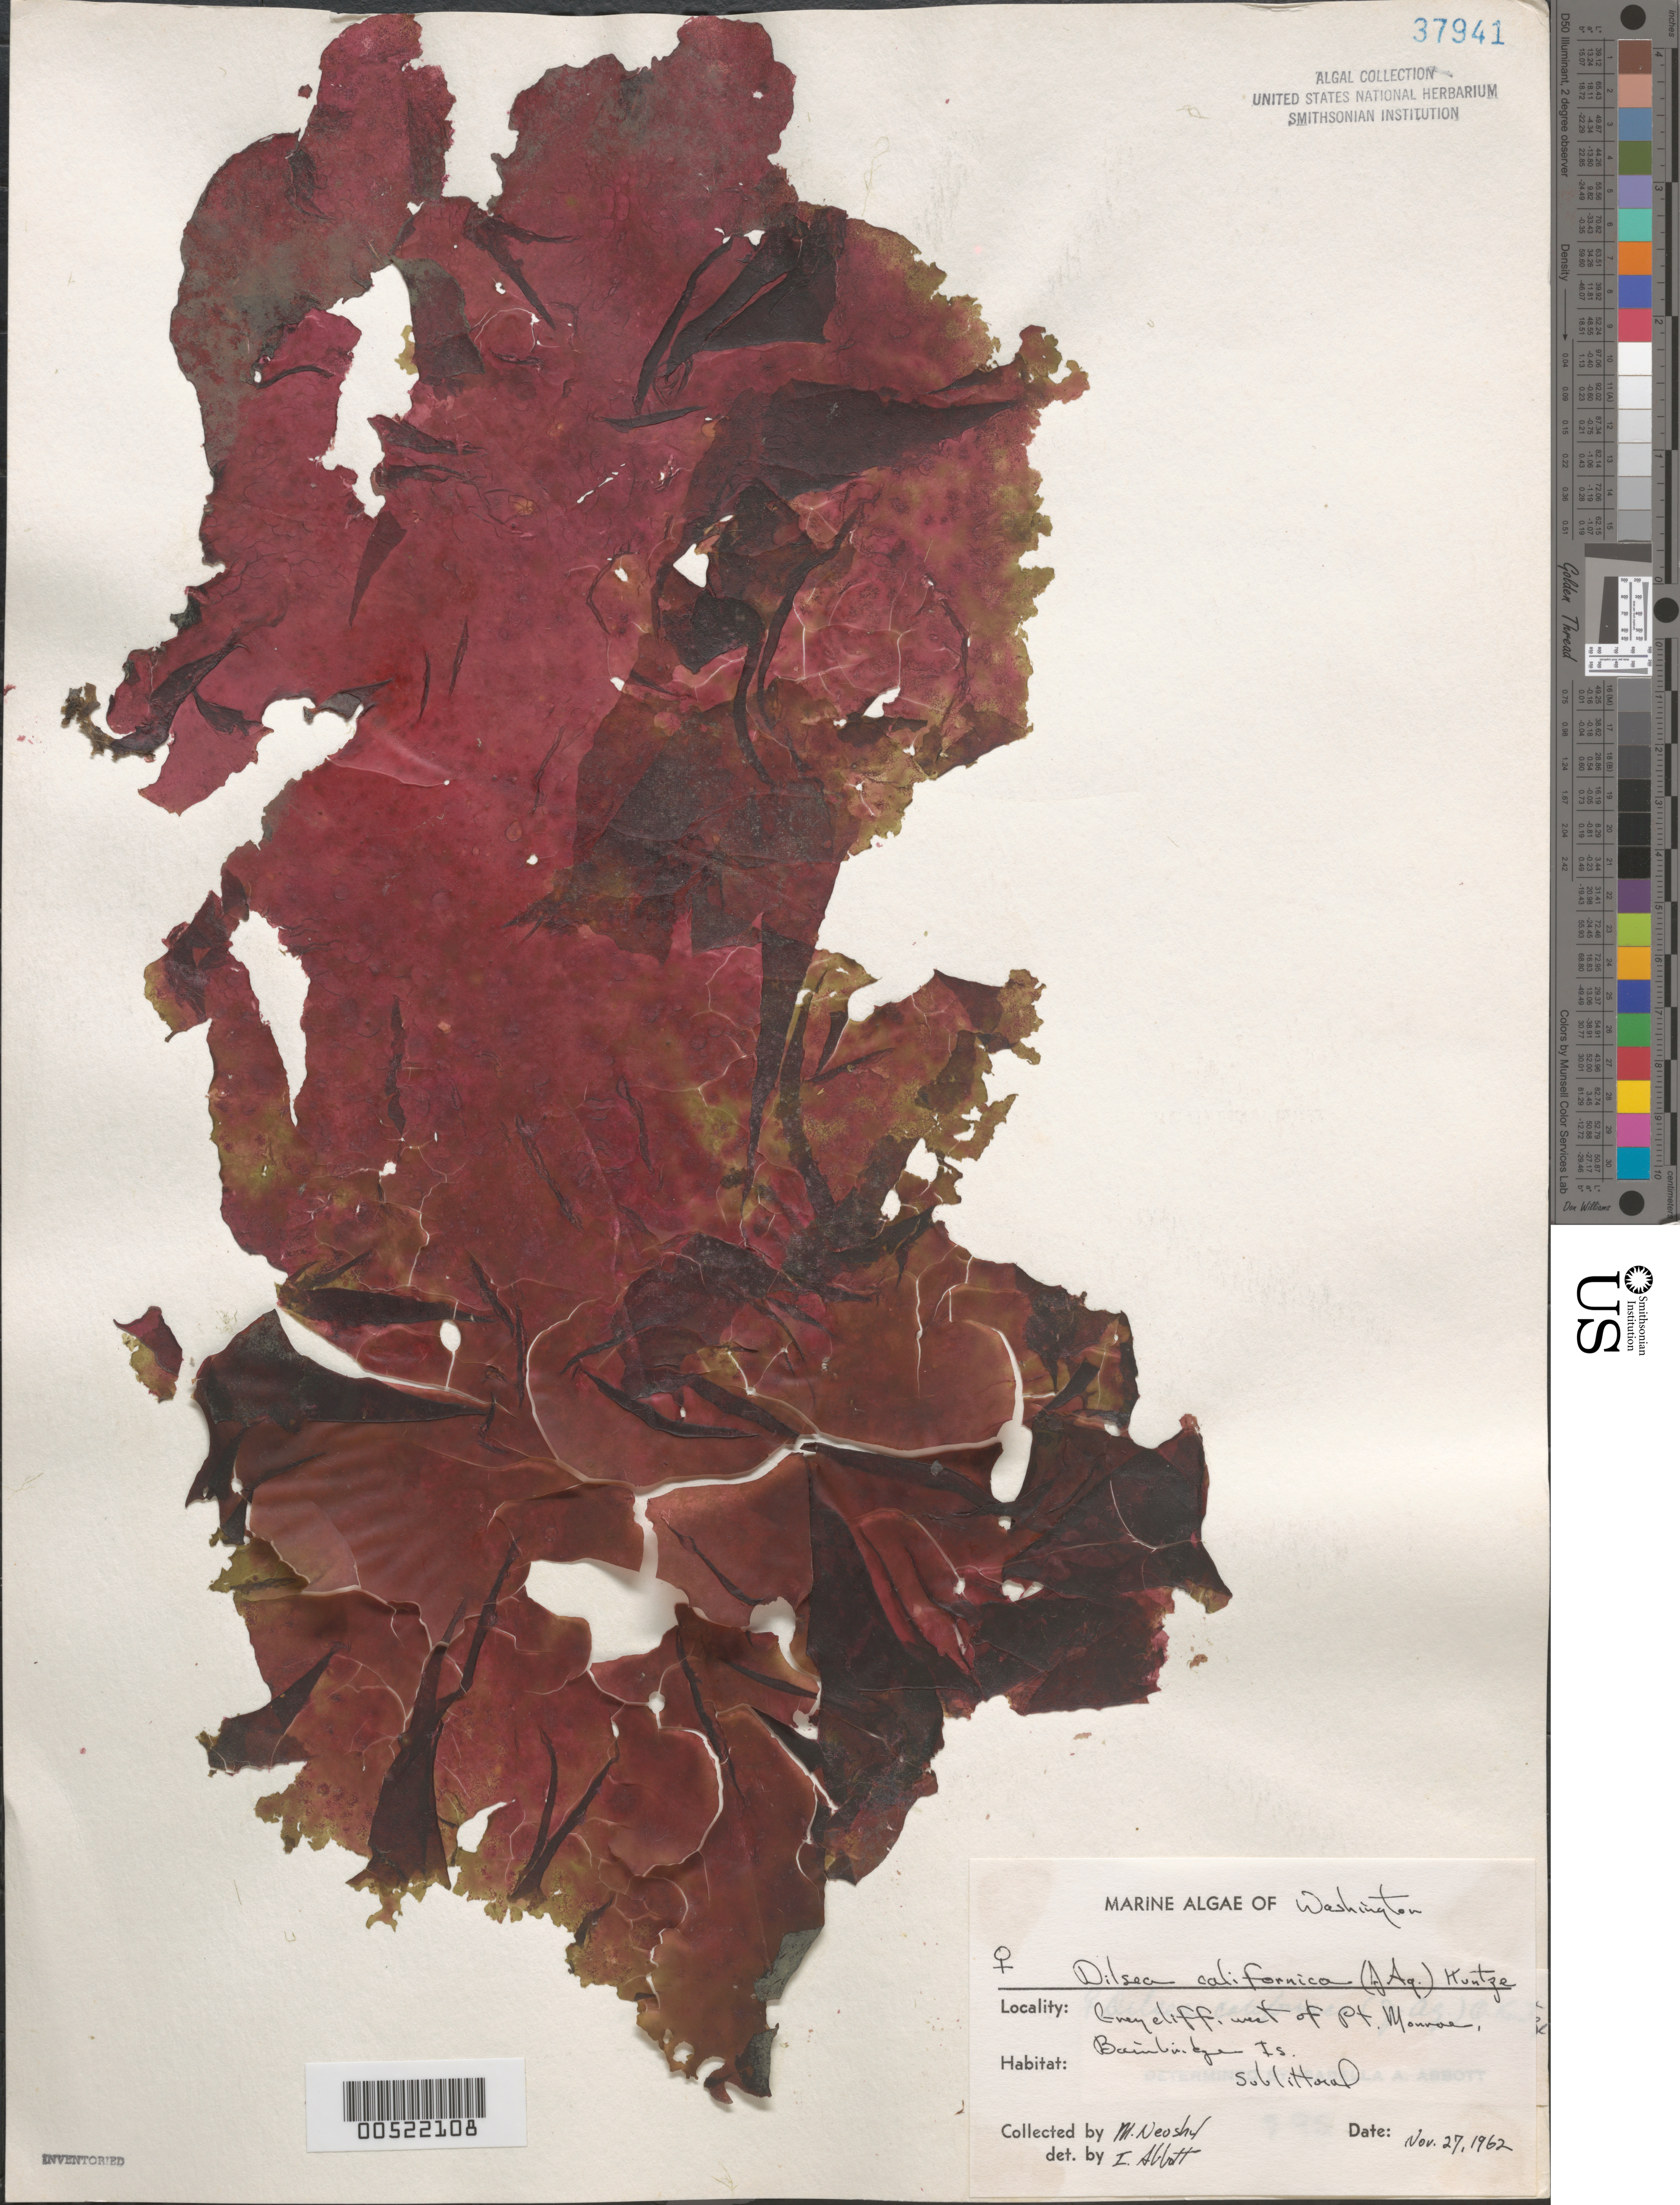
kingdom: Plantae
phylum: Rhodophyta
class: Florideophyceae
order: Gigartinales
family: Dumontiaceae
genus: Dilsea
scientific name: Dilsea californica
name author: (J. Agardh) Kuntze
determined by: Abbott, Isabella A.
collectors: M. Neushul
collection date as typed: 27 Nov 1962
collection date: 1962-11-27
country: United States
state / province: Washington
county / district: Kitsap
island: Bainbridge Island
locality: Grey Cliff, west of Point Monroe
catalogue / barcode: US 37941